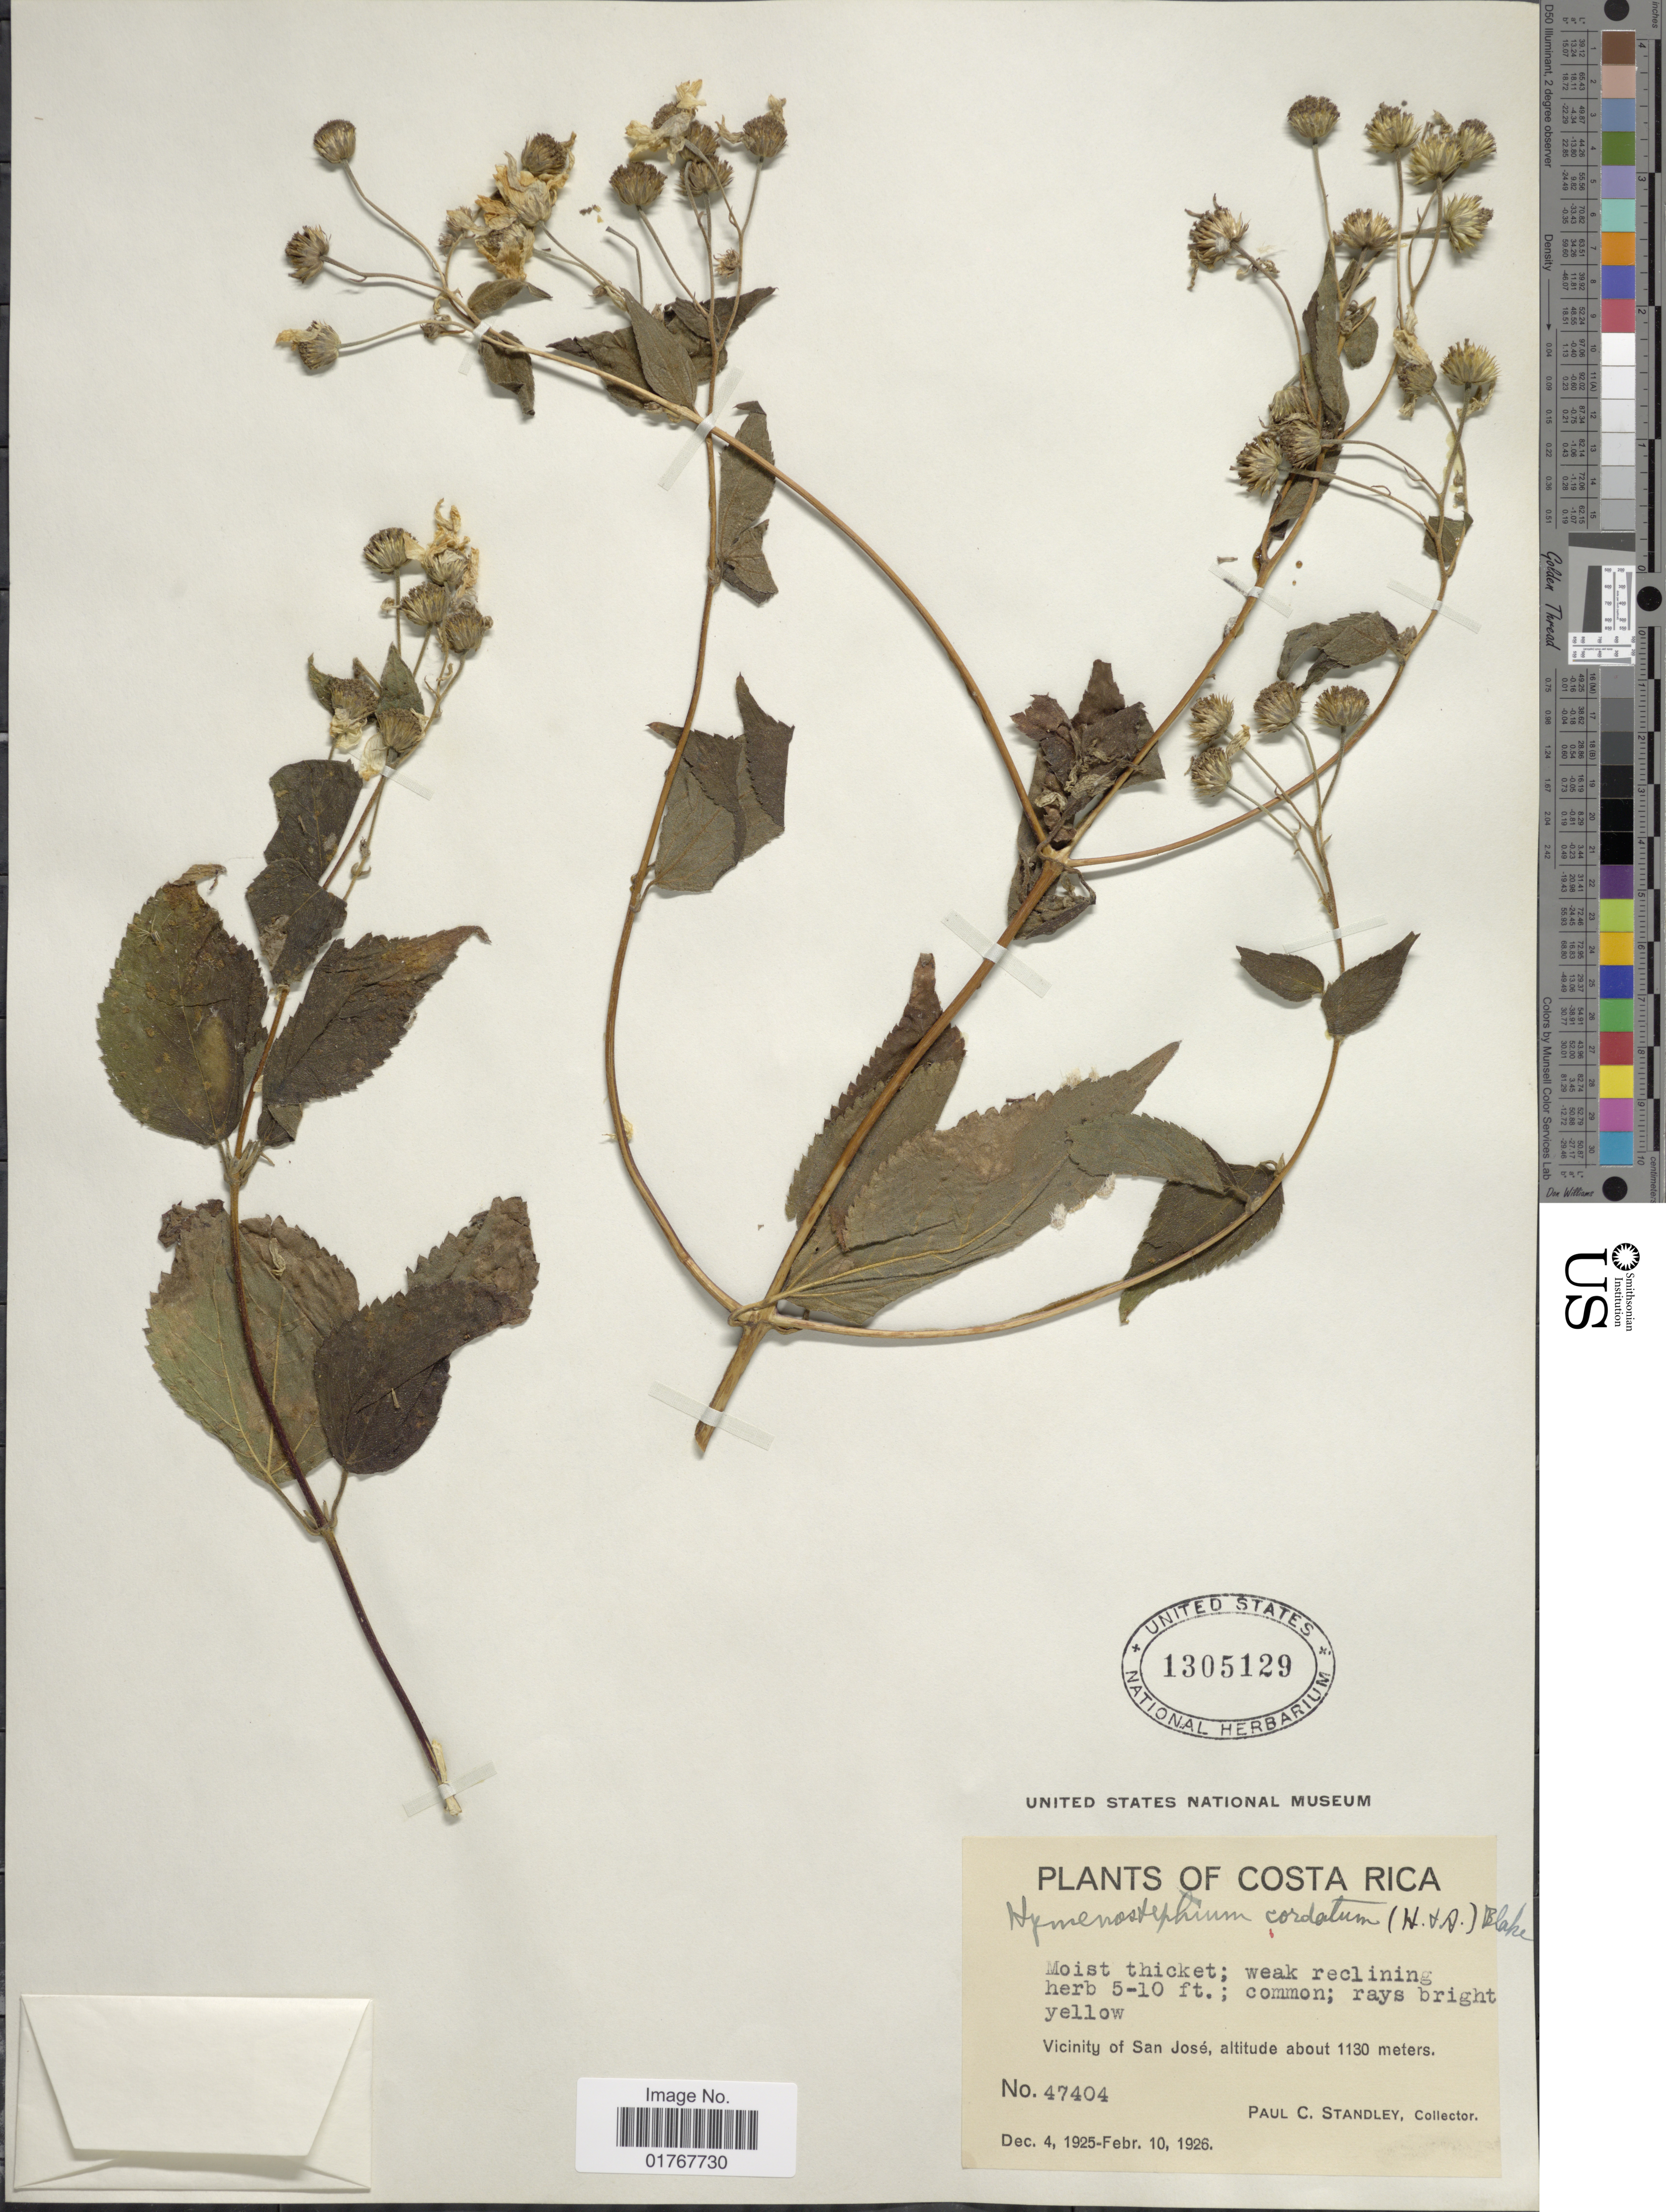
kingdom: Plantae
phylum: Tracheophyta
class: Magnoliopsida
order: Asterales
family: Asteraceae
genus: Viguiera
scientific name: Viguiera cordata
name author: (Hook. & Arn.) D'Arcy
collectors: P. C. Standley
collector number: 47404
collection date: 1925-12-04/1926-02-10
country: Costa Rica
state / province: San José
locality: Vicinity of San José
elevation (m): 1130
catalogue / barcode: US 1305129